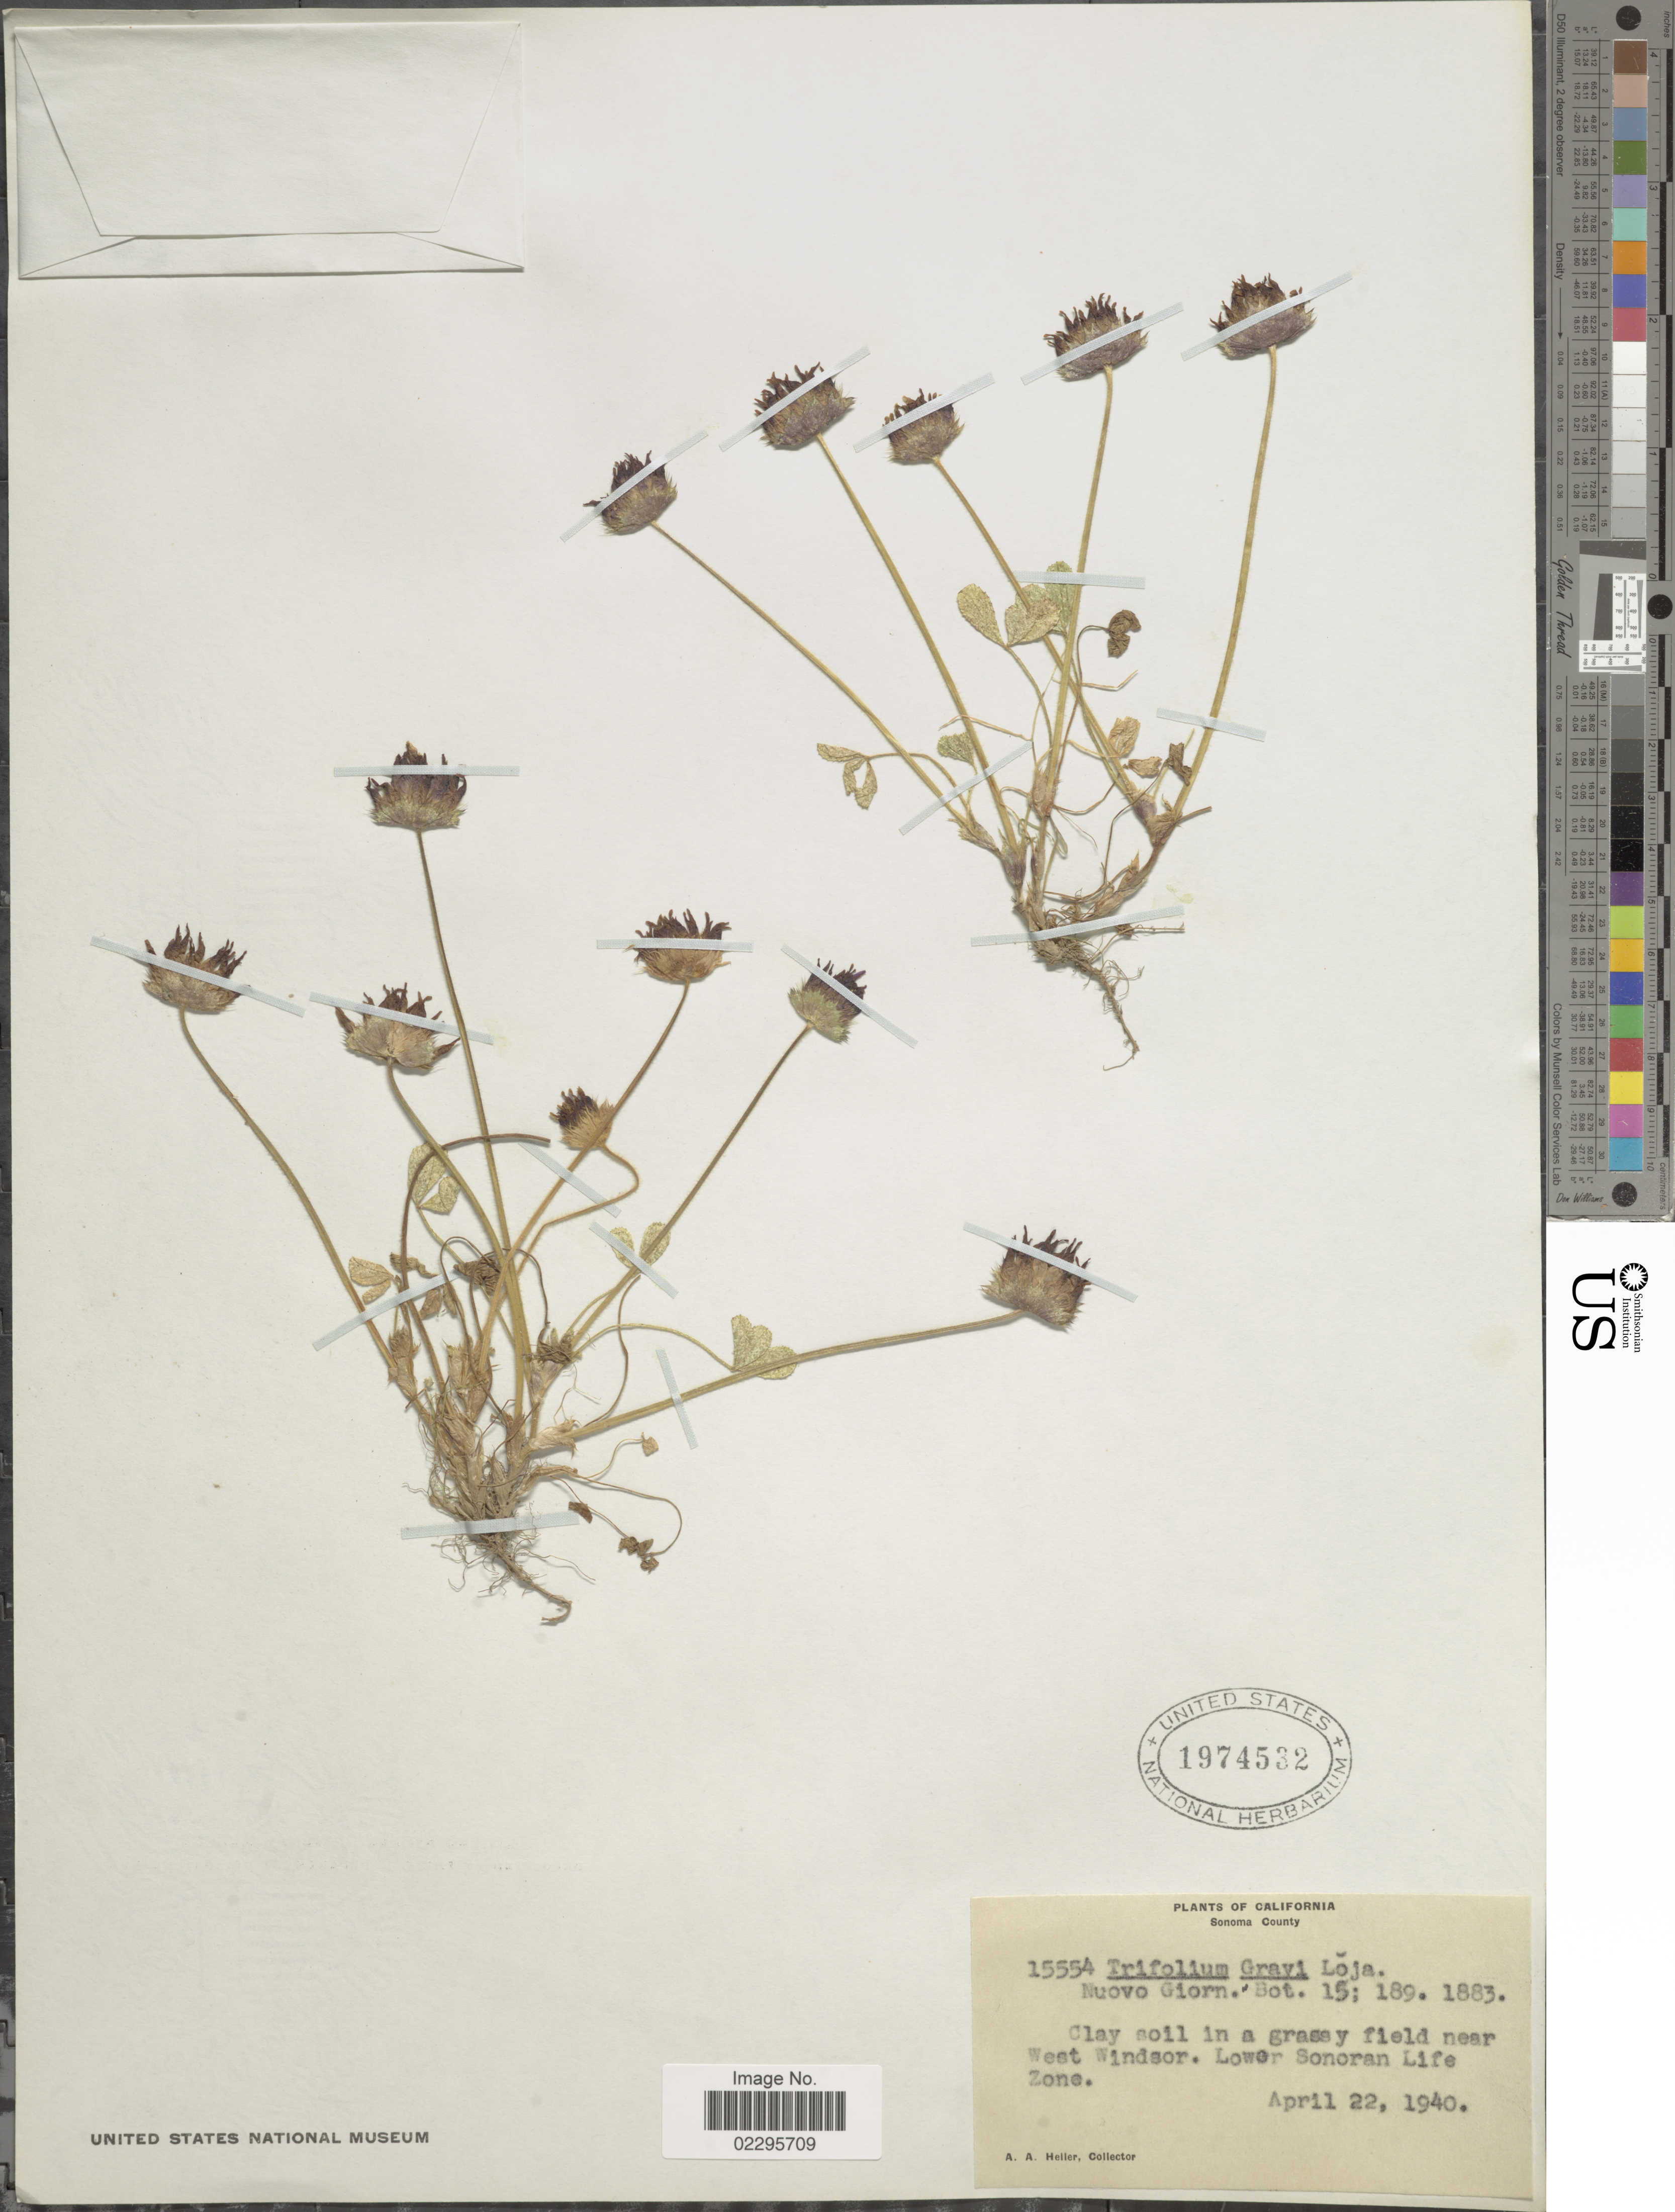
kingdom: Plantae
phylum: Tracheophyta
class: Magnoliopsida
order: Fabales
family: Fabaceae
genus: Trifolium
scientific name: Trifolium barbigerum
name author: Torr.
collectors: A. A. Heller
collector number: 15554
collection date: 1940-04-22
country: United States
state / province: California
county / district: Sonoma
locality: Sonoma County, clay soil in grassy field near West Windsor, lowe Sonoran Life Zone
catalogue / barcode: US 1974532